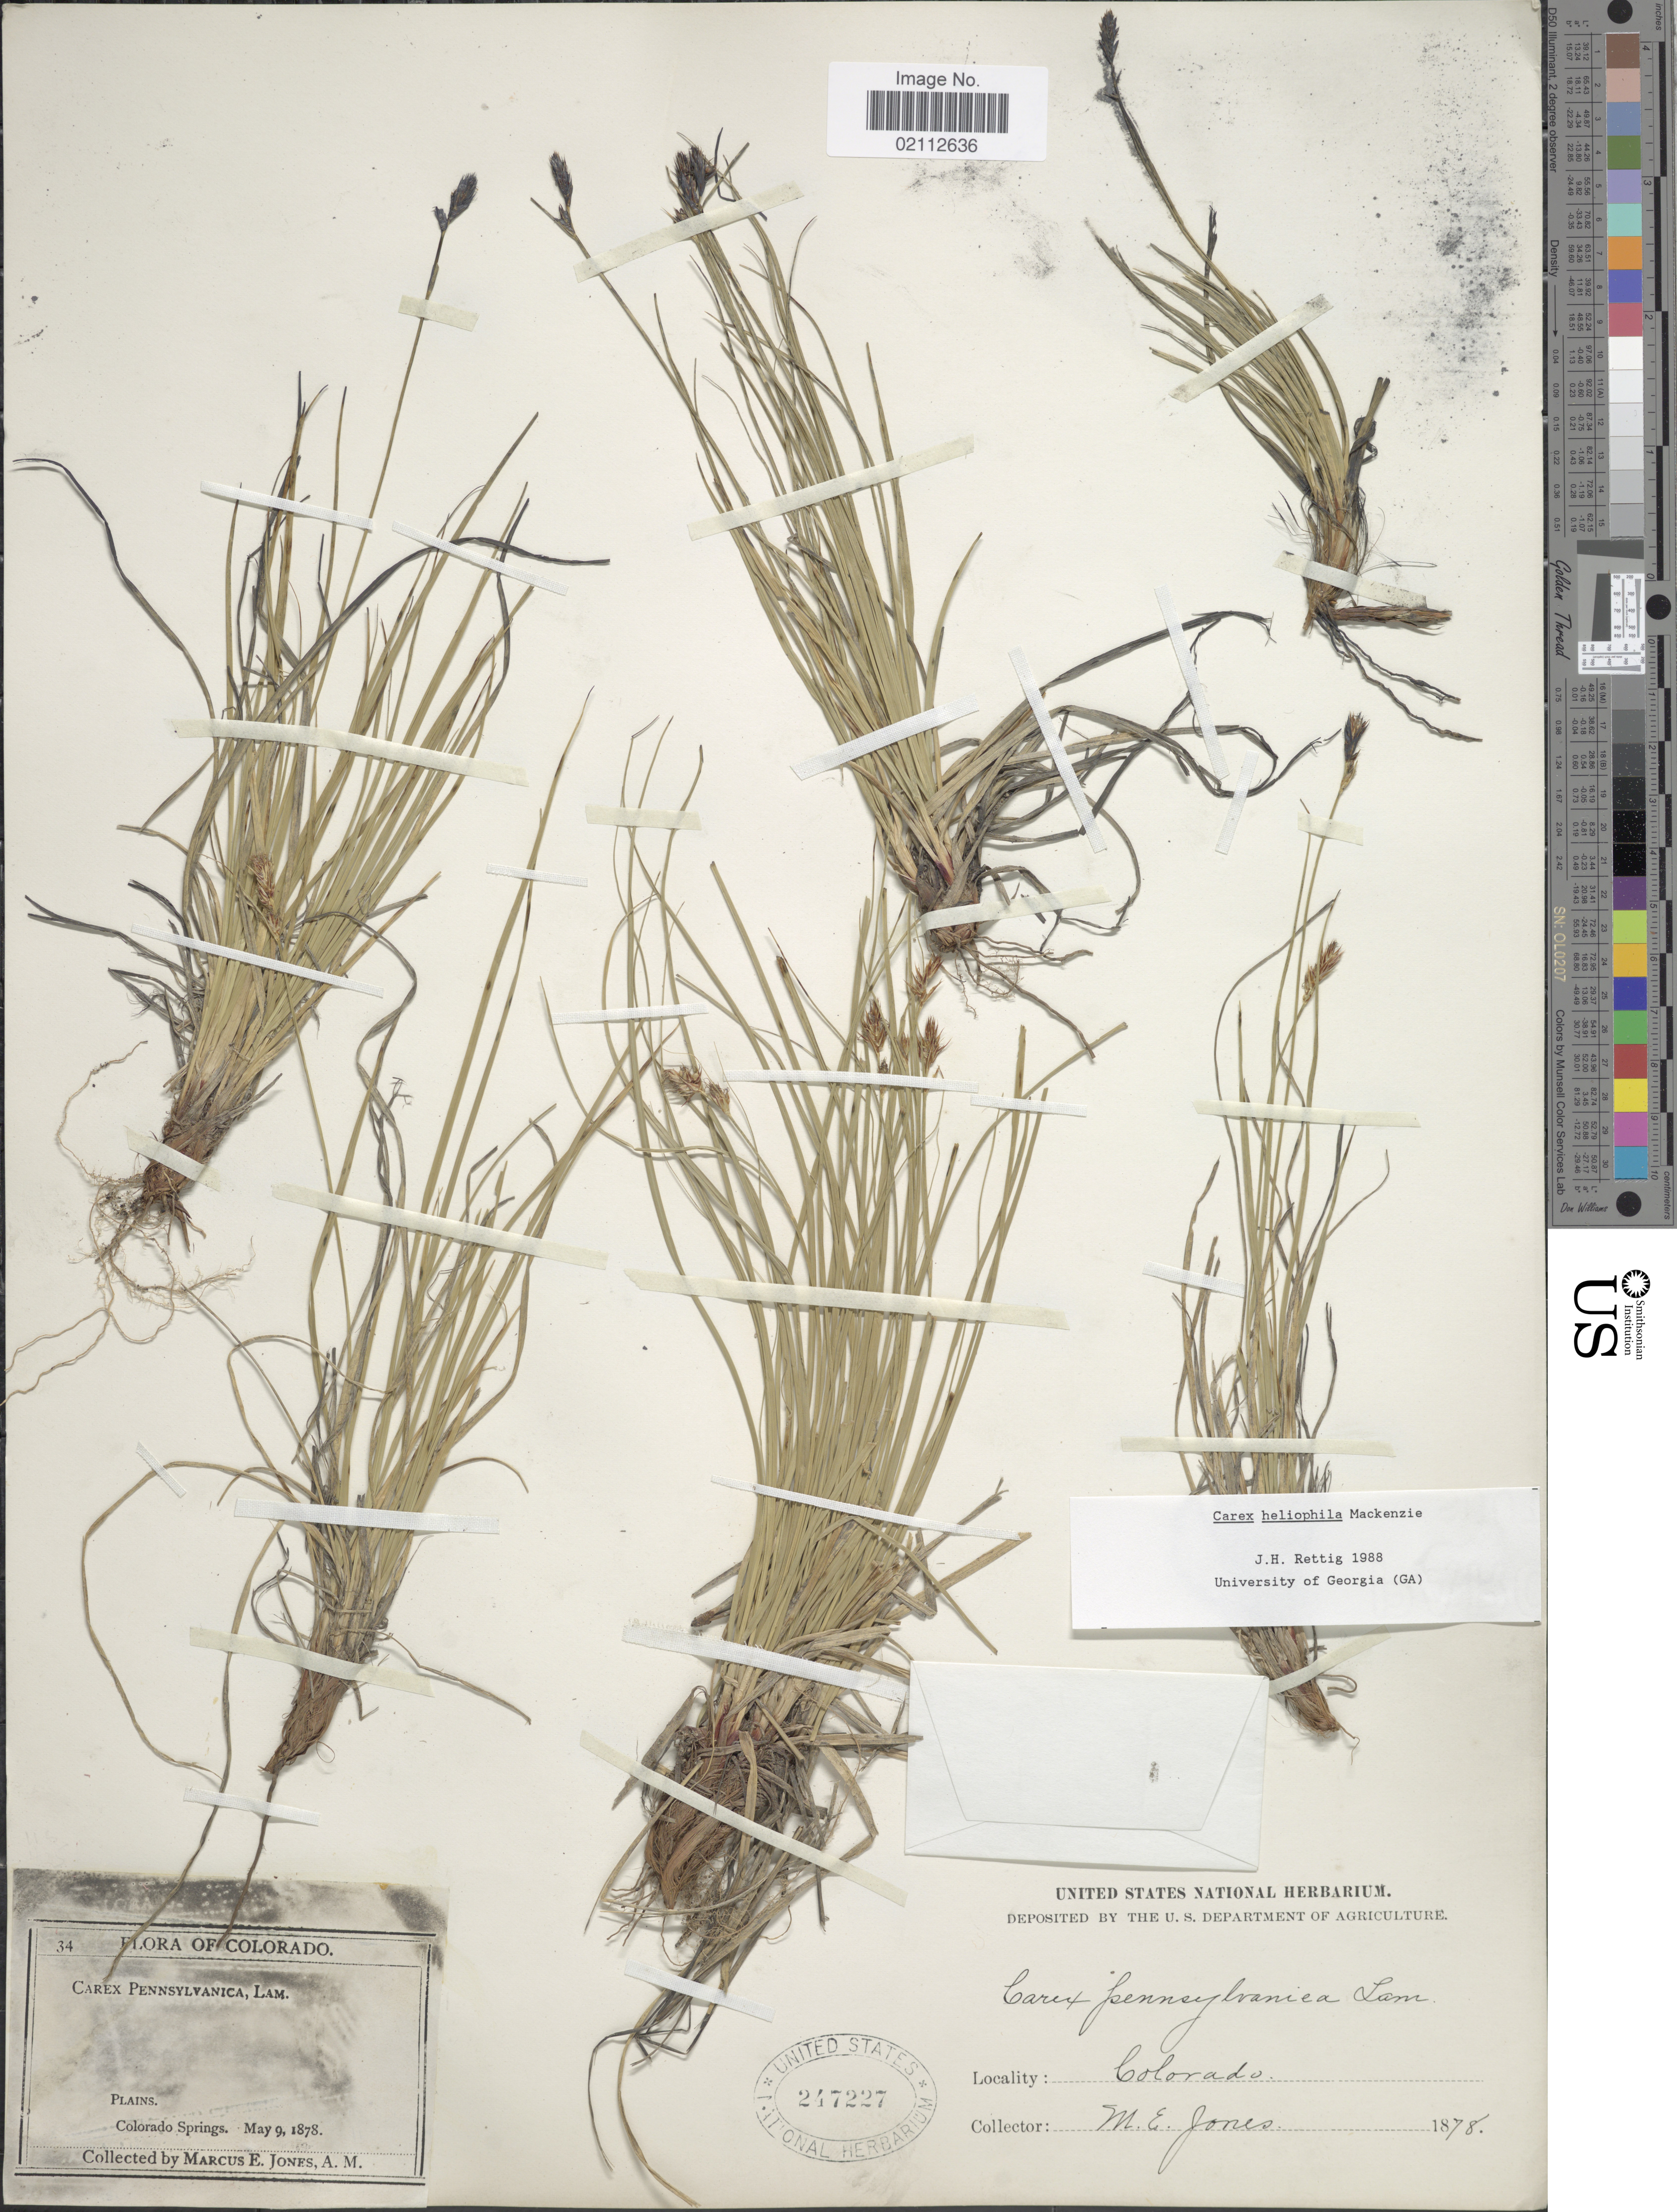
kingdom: Plantae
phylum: Tracheophyta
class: Liliopsida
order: Poales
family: Cyperaceae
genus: Carex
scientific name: Carex heliophila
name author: Mack.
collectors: M. E. Jones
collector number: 34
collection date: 1878-05-09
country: United States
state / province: Colorado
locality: Plains, Colorado Springs.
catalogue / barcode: US 247227